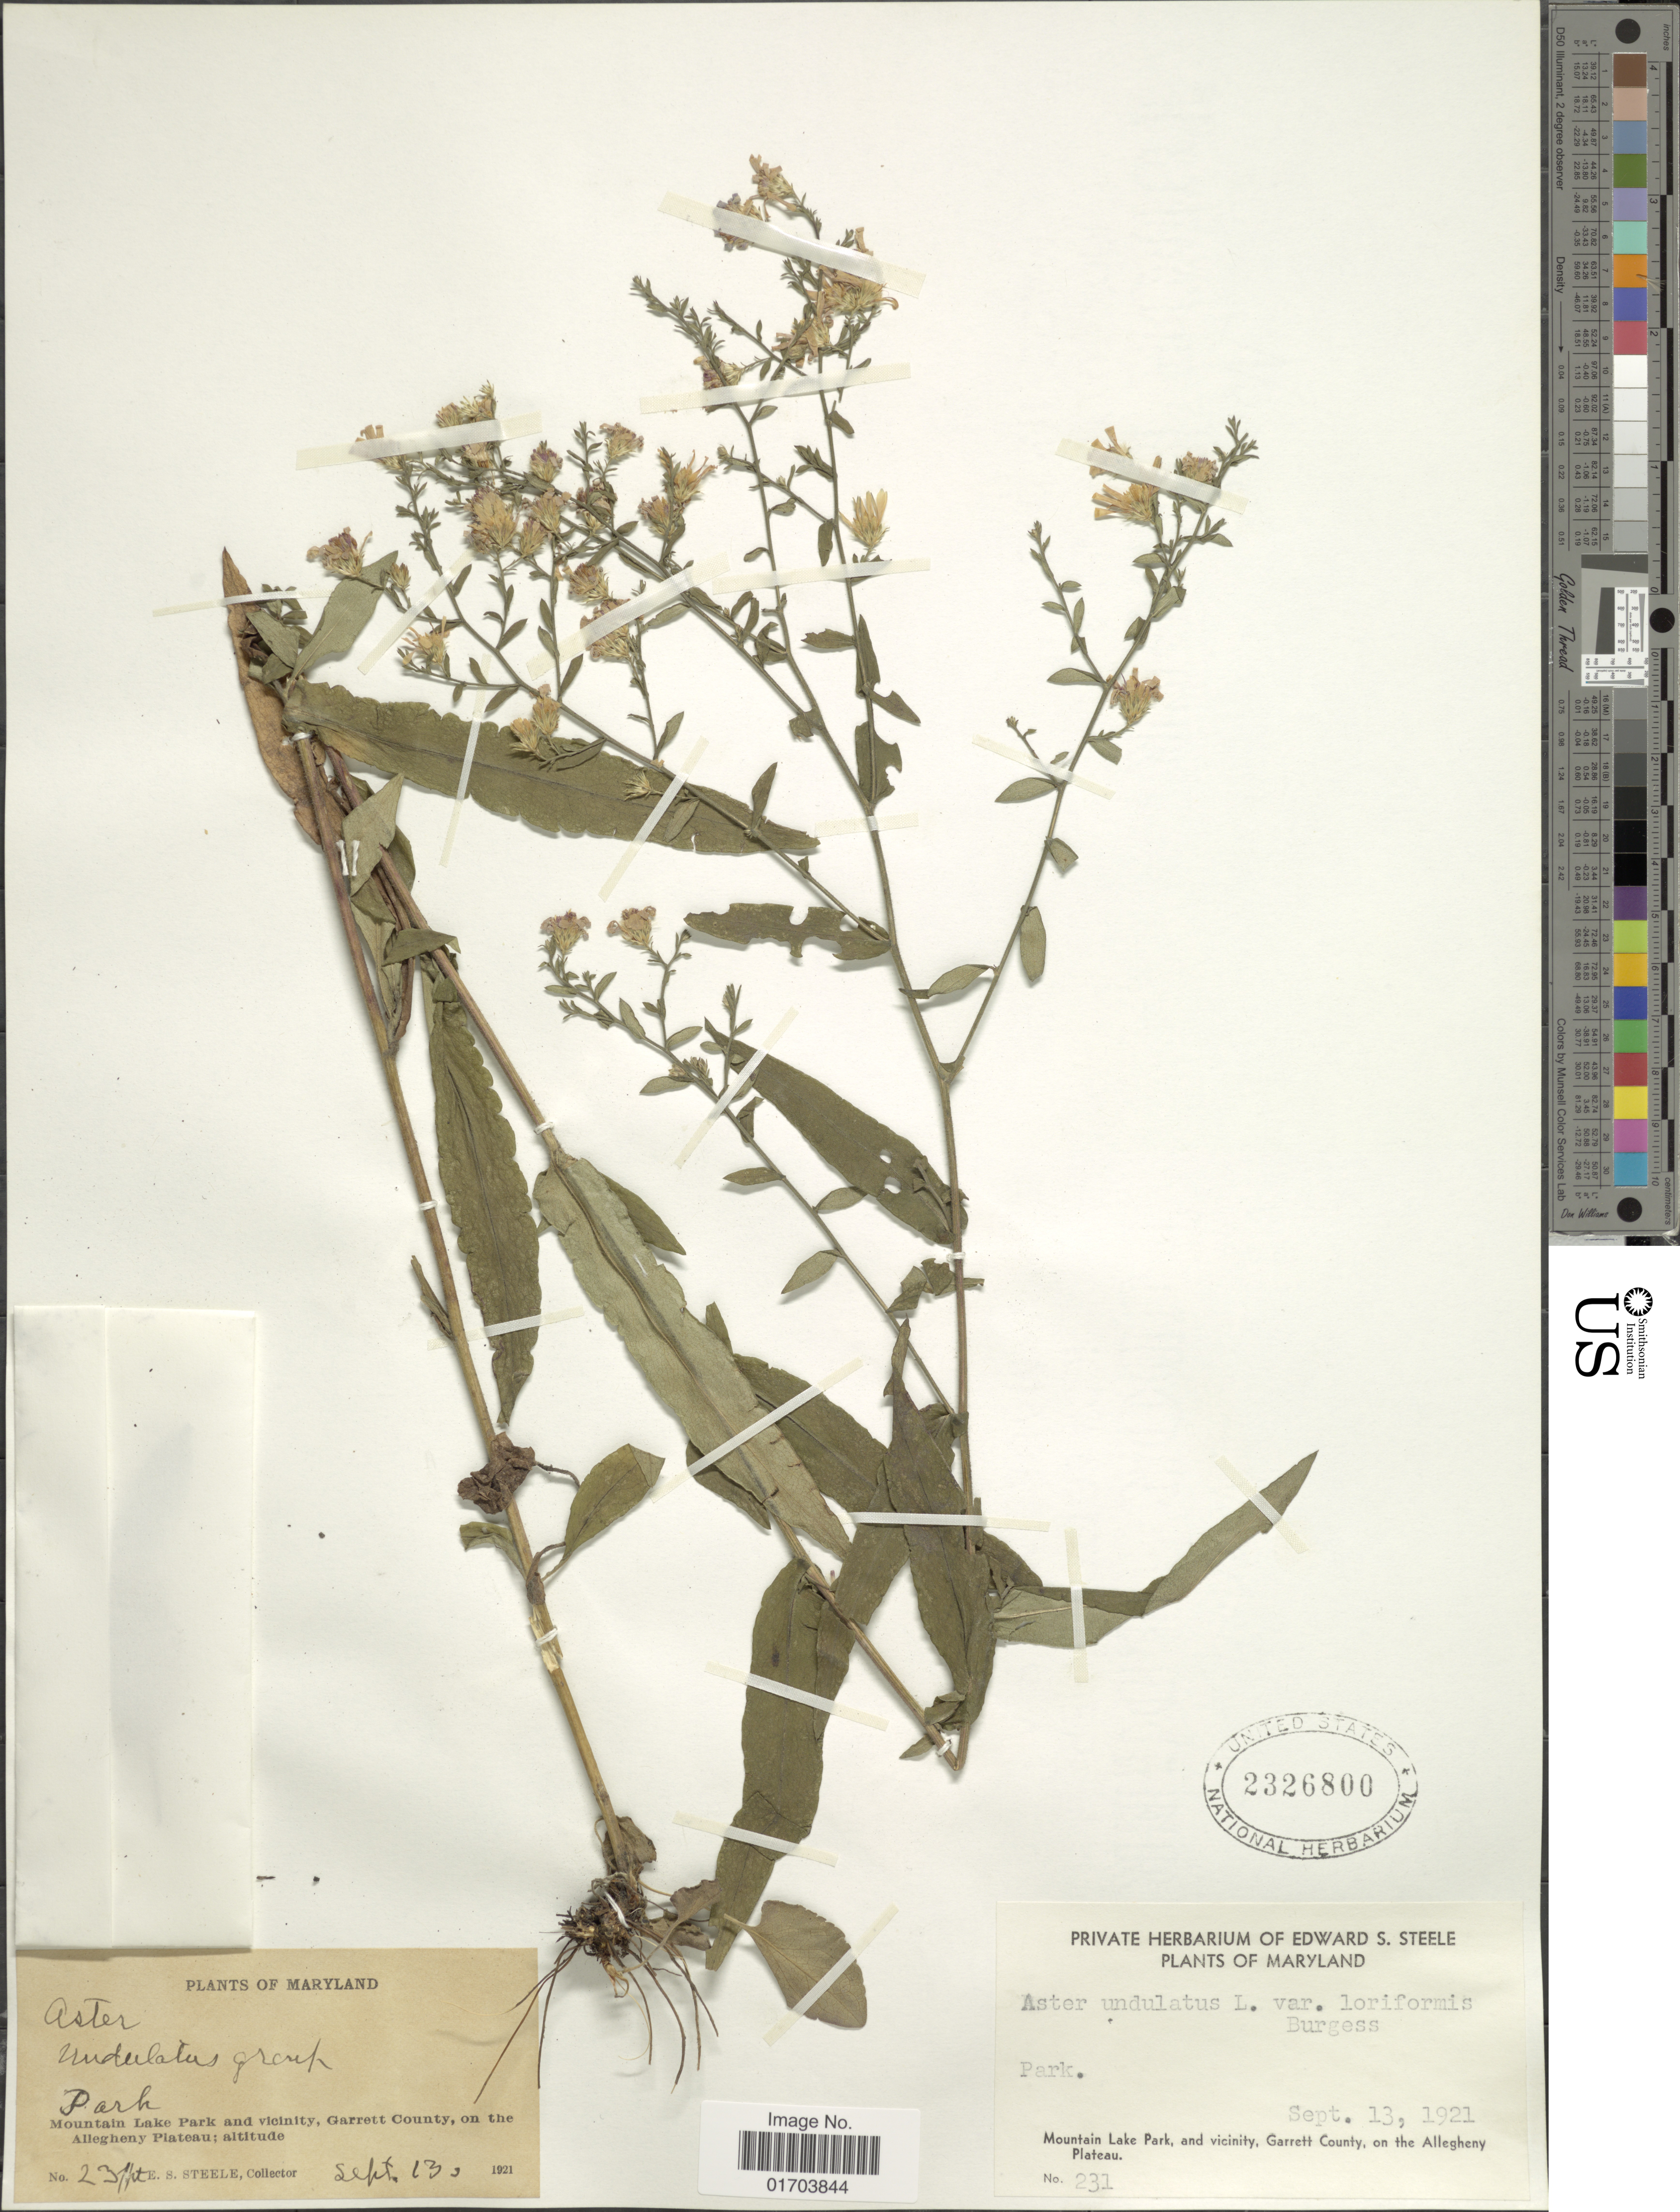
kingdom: Plantae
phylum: Tracheophyta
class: Magnoliopsida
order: Asterales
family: Asteraceae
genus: Symphyotrichum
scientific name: Symphyotrichum undulatum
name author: (L.) G.L. Nesom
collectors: E. Steele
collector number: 231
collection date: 1921-09-13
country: United States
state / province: Maryland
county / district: Garrett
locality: Park, Mountain Lake Park and vicinity, Garrett County, on the Allegheny Plateau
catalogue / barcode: US 2326800